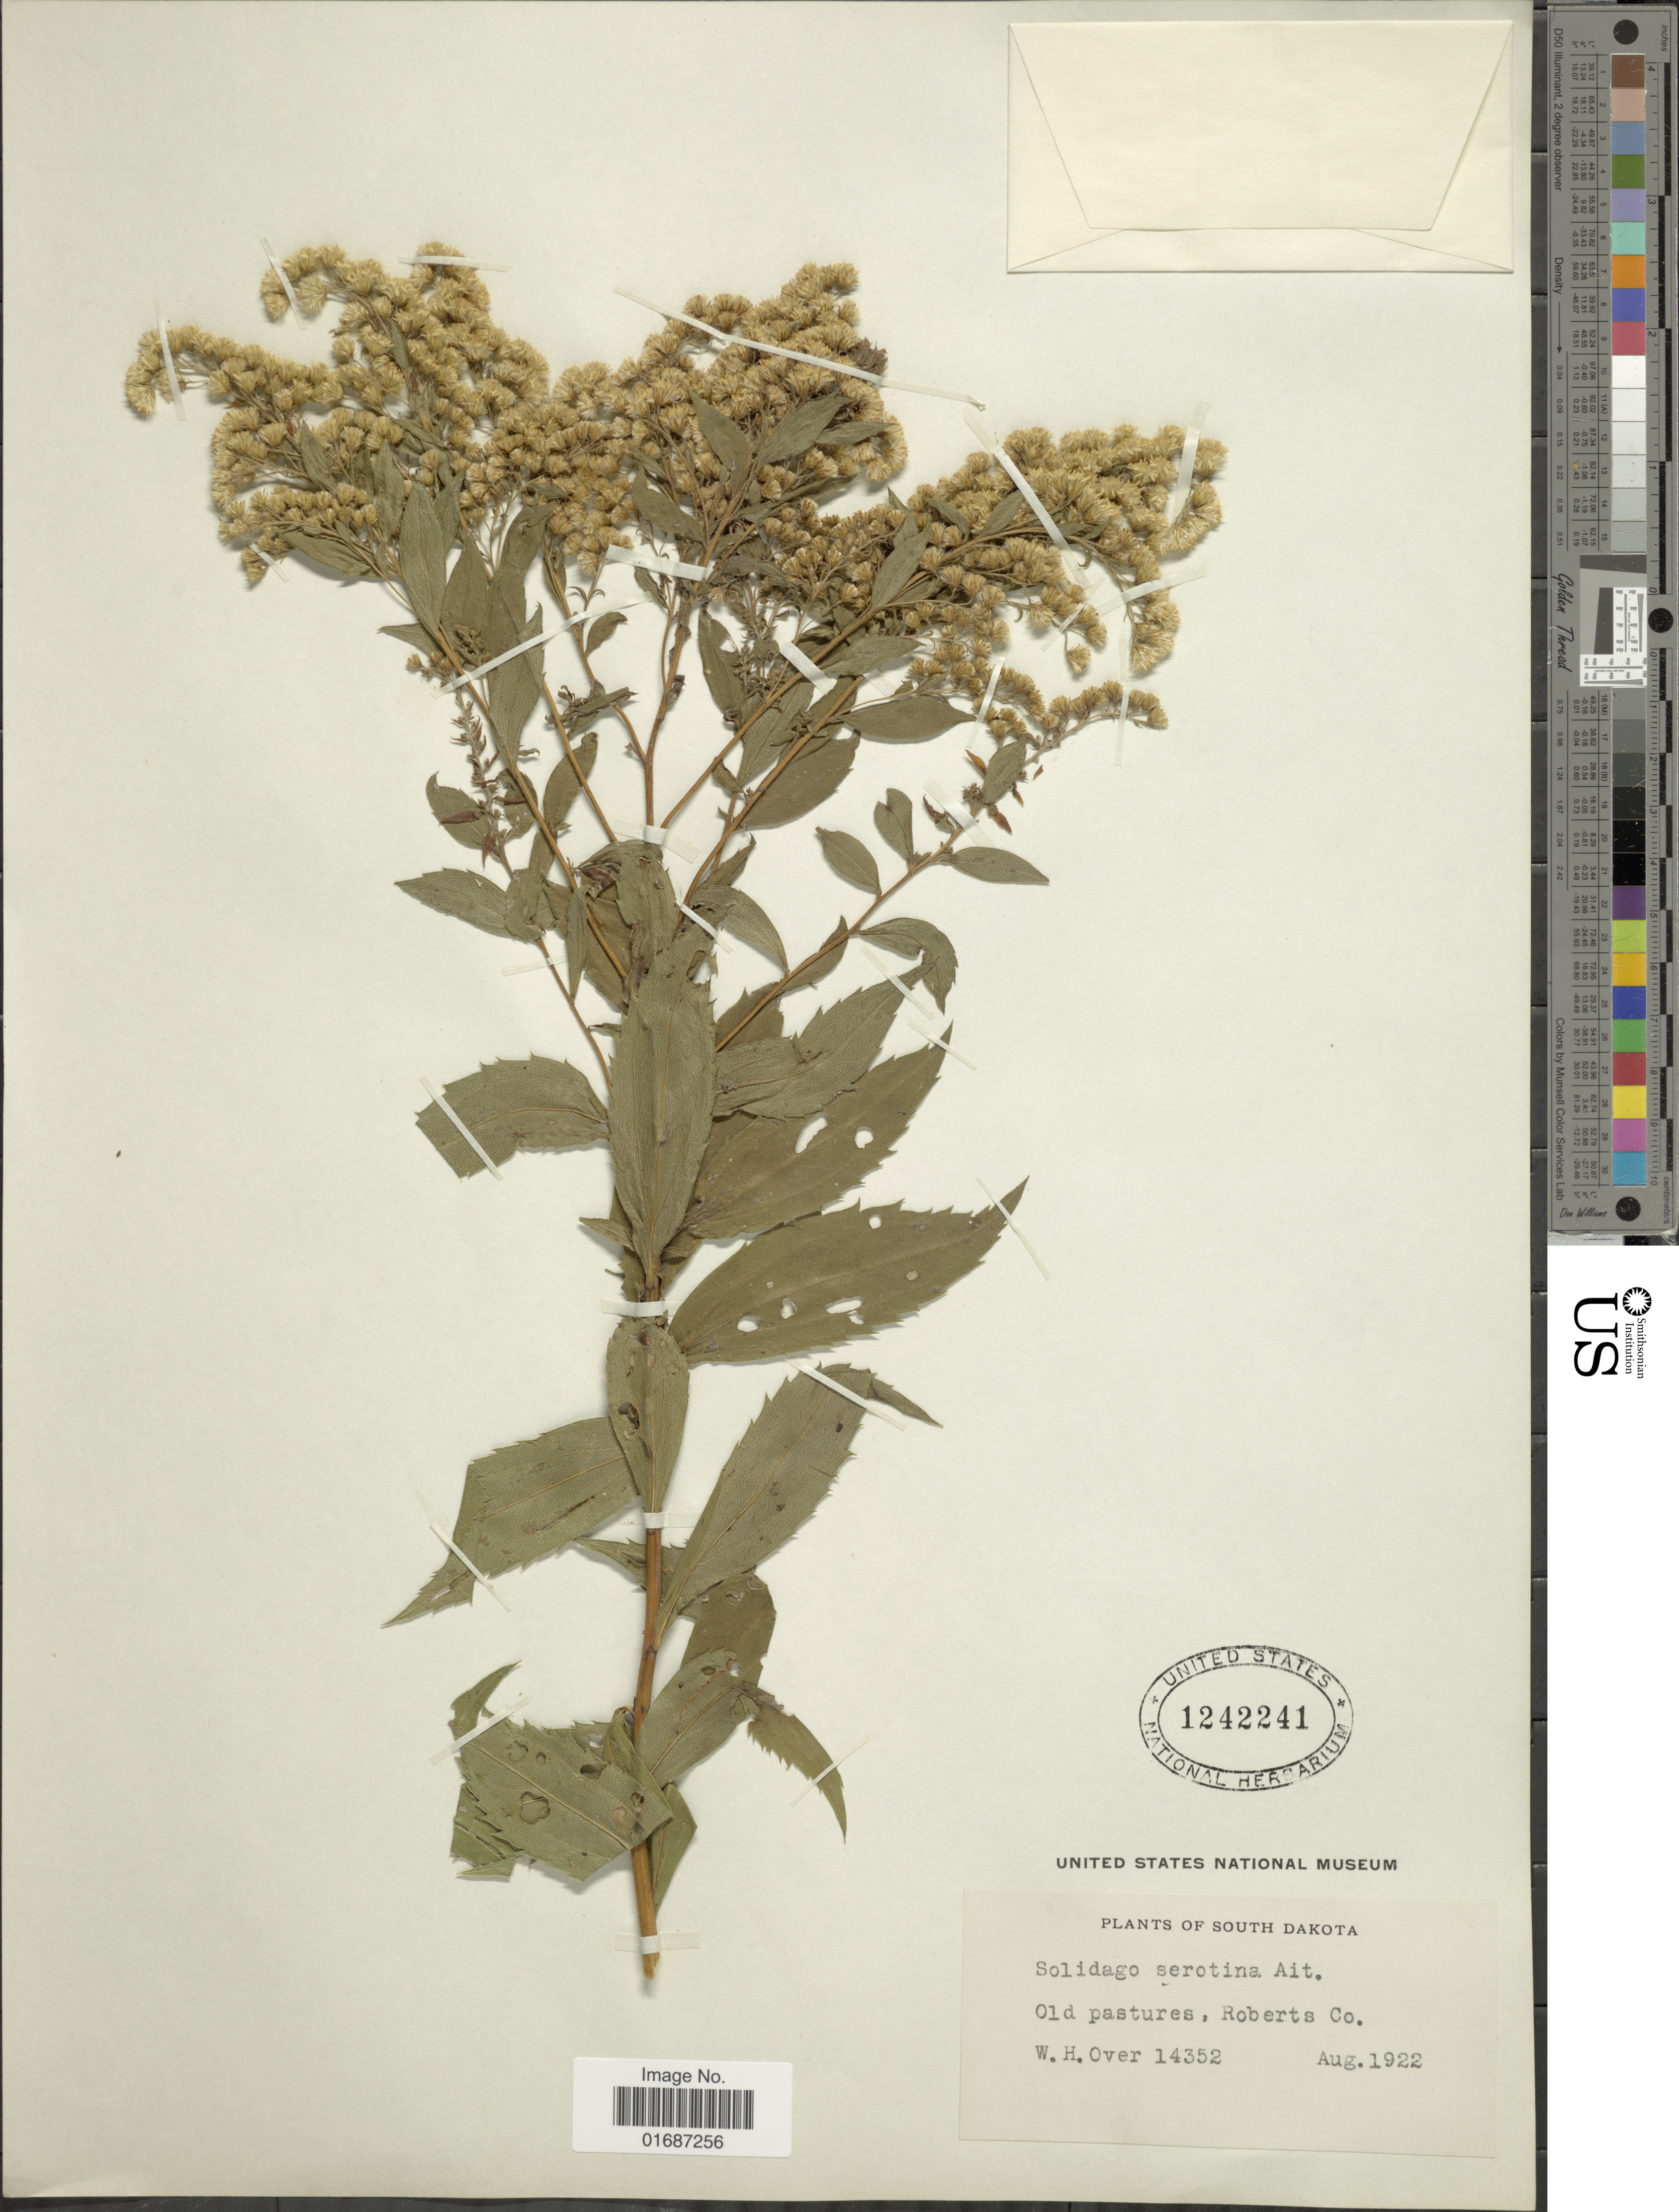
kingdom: Plantae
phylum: Tracheophyta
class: Magnoliopsida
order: Asterales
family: Asteraceae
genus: Solidago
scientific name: Solidago gigantea var. leiophylla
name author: Fernald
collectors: W. Over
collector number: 14352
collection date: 1922-08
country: United States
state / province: South Dakota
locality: Old pastures, Roberts Co.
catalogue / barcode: US 1242241